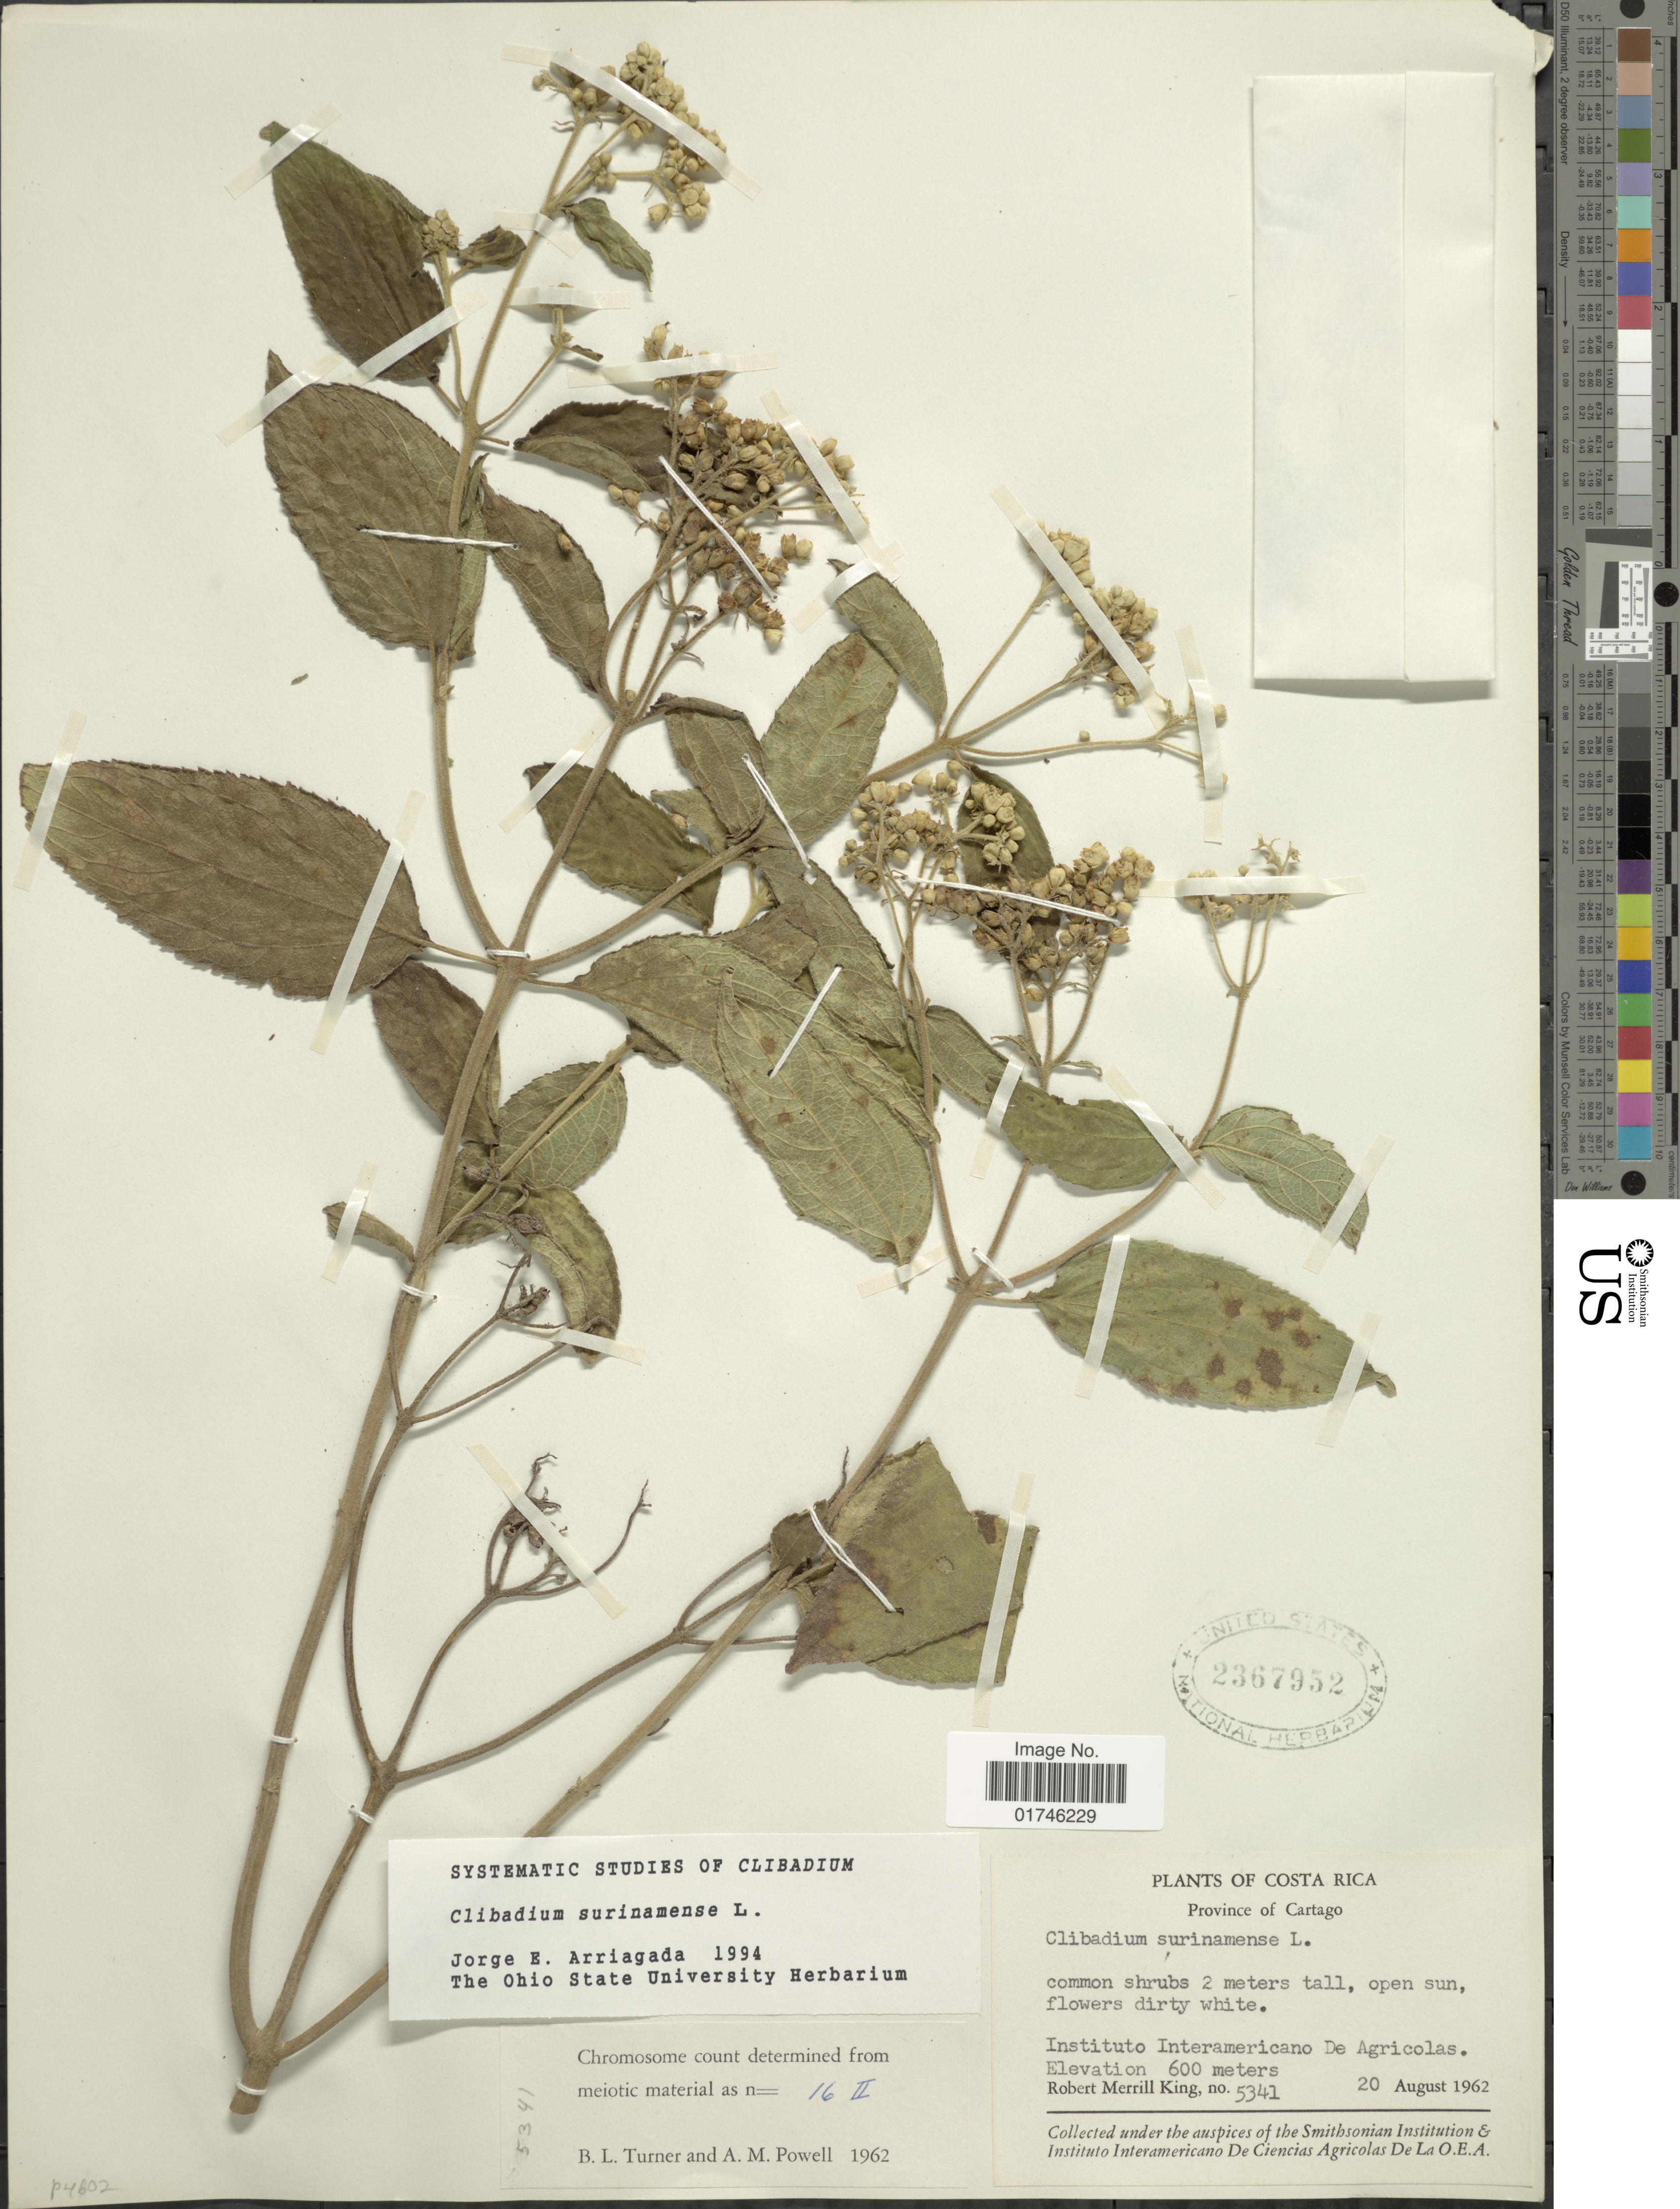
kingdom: Plantae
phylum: Tracheophyta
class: Magnoliopsida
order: Asterales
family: Asteraceae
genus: Clibadium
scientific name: Clibadium surinamense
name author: L.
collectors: R. M. King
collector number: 5341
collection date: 1962-08-20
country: Costa Rica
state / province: Cartago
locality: Province of Cartago. Instituto Interamericano de Agricolas.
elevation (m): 600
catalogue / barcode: US 2367952